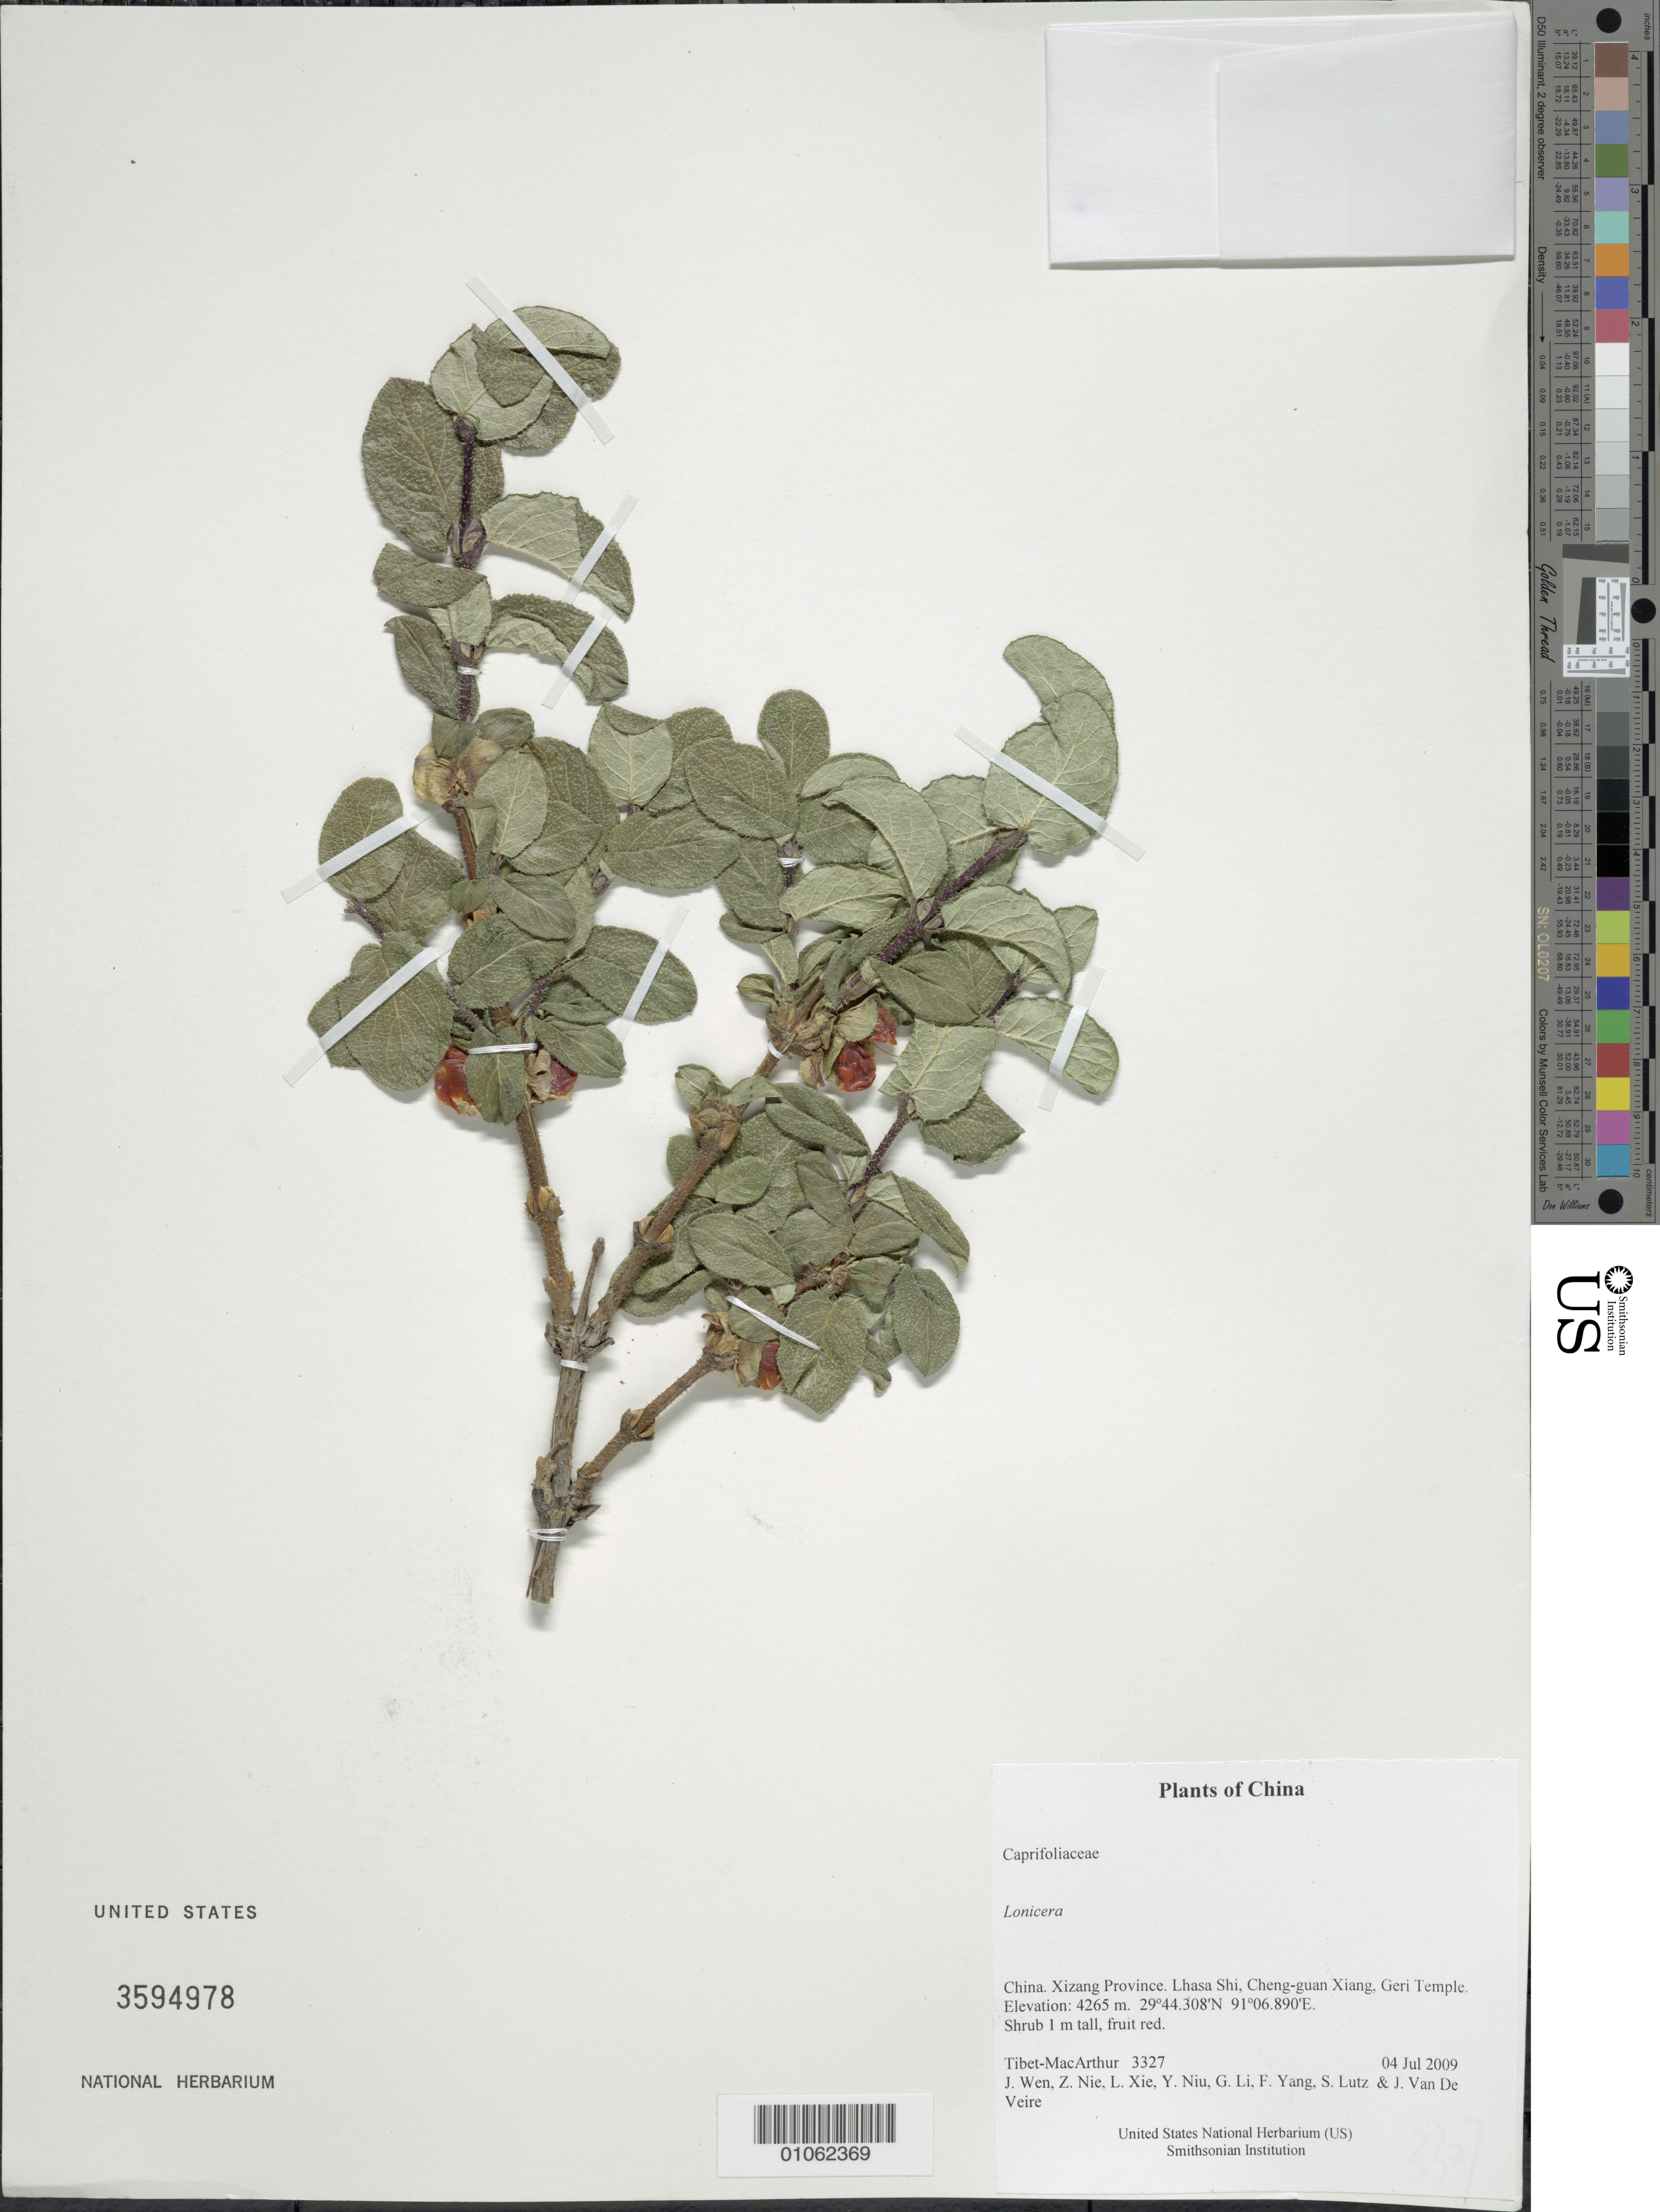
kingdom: Plantae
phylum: Tracheophyta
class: Magnoliopsida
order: Dipsacales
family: Caprifoliaceae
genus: Lonicera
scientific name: Lonicera sp.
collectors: Tibet-MacArthur, J. Wen, Z. Nie, L. Xie, Y. Niu, G. Li, F. Yang, S. Lutz & J. Van De Veire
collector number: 3327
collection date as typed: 04 Jul 2009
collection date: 2009-07-04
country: China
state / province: Xizang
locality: Lhasa Shi, Cheng-guan Xiang, Geri Temple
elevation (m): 4265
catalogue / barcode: US 3594978